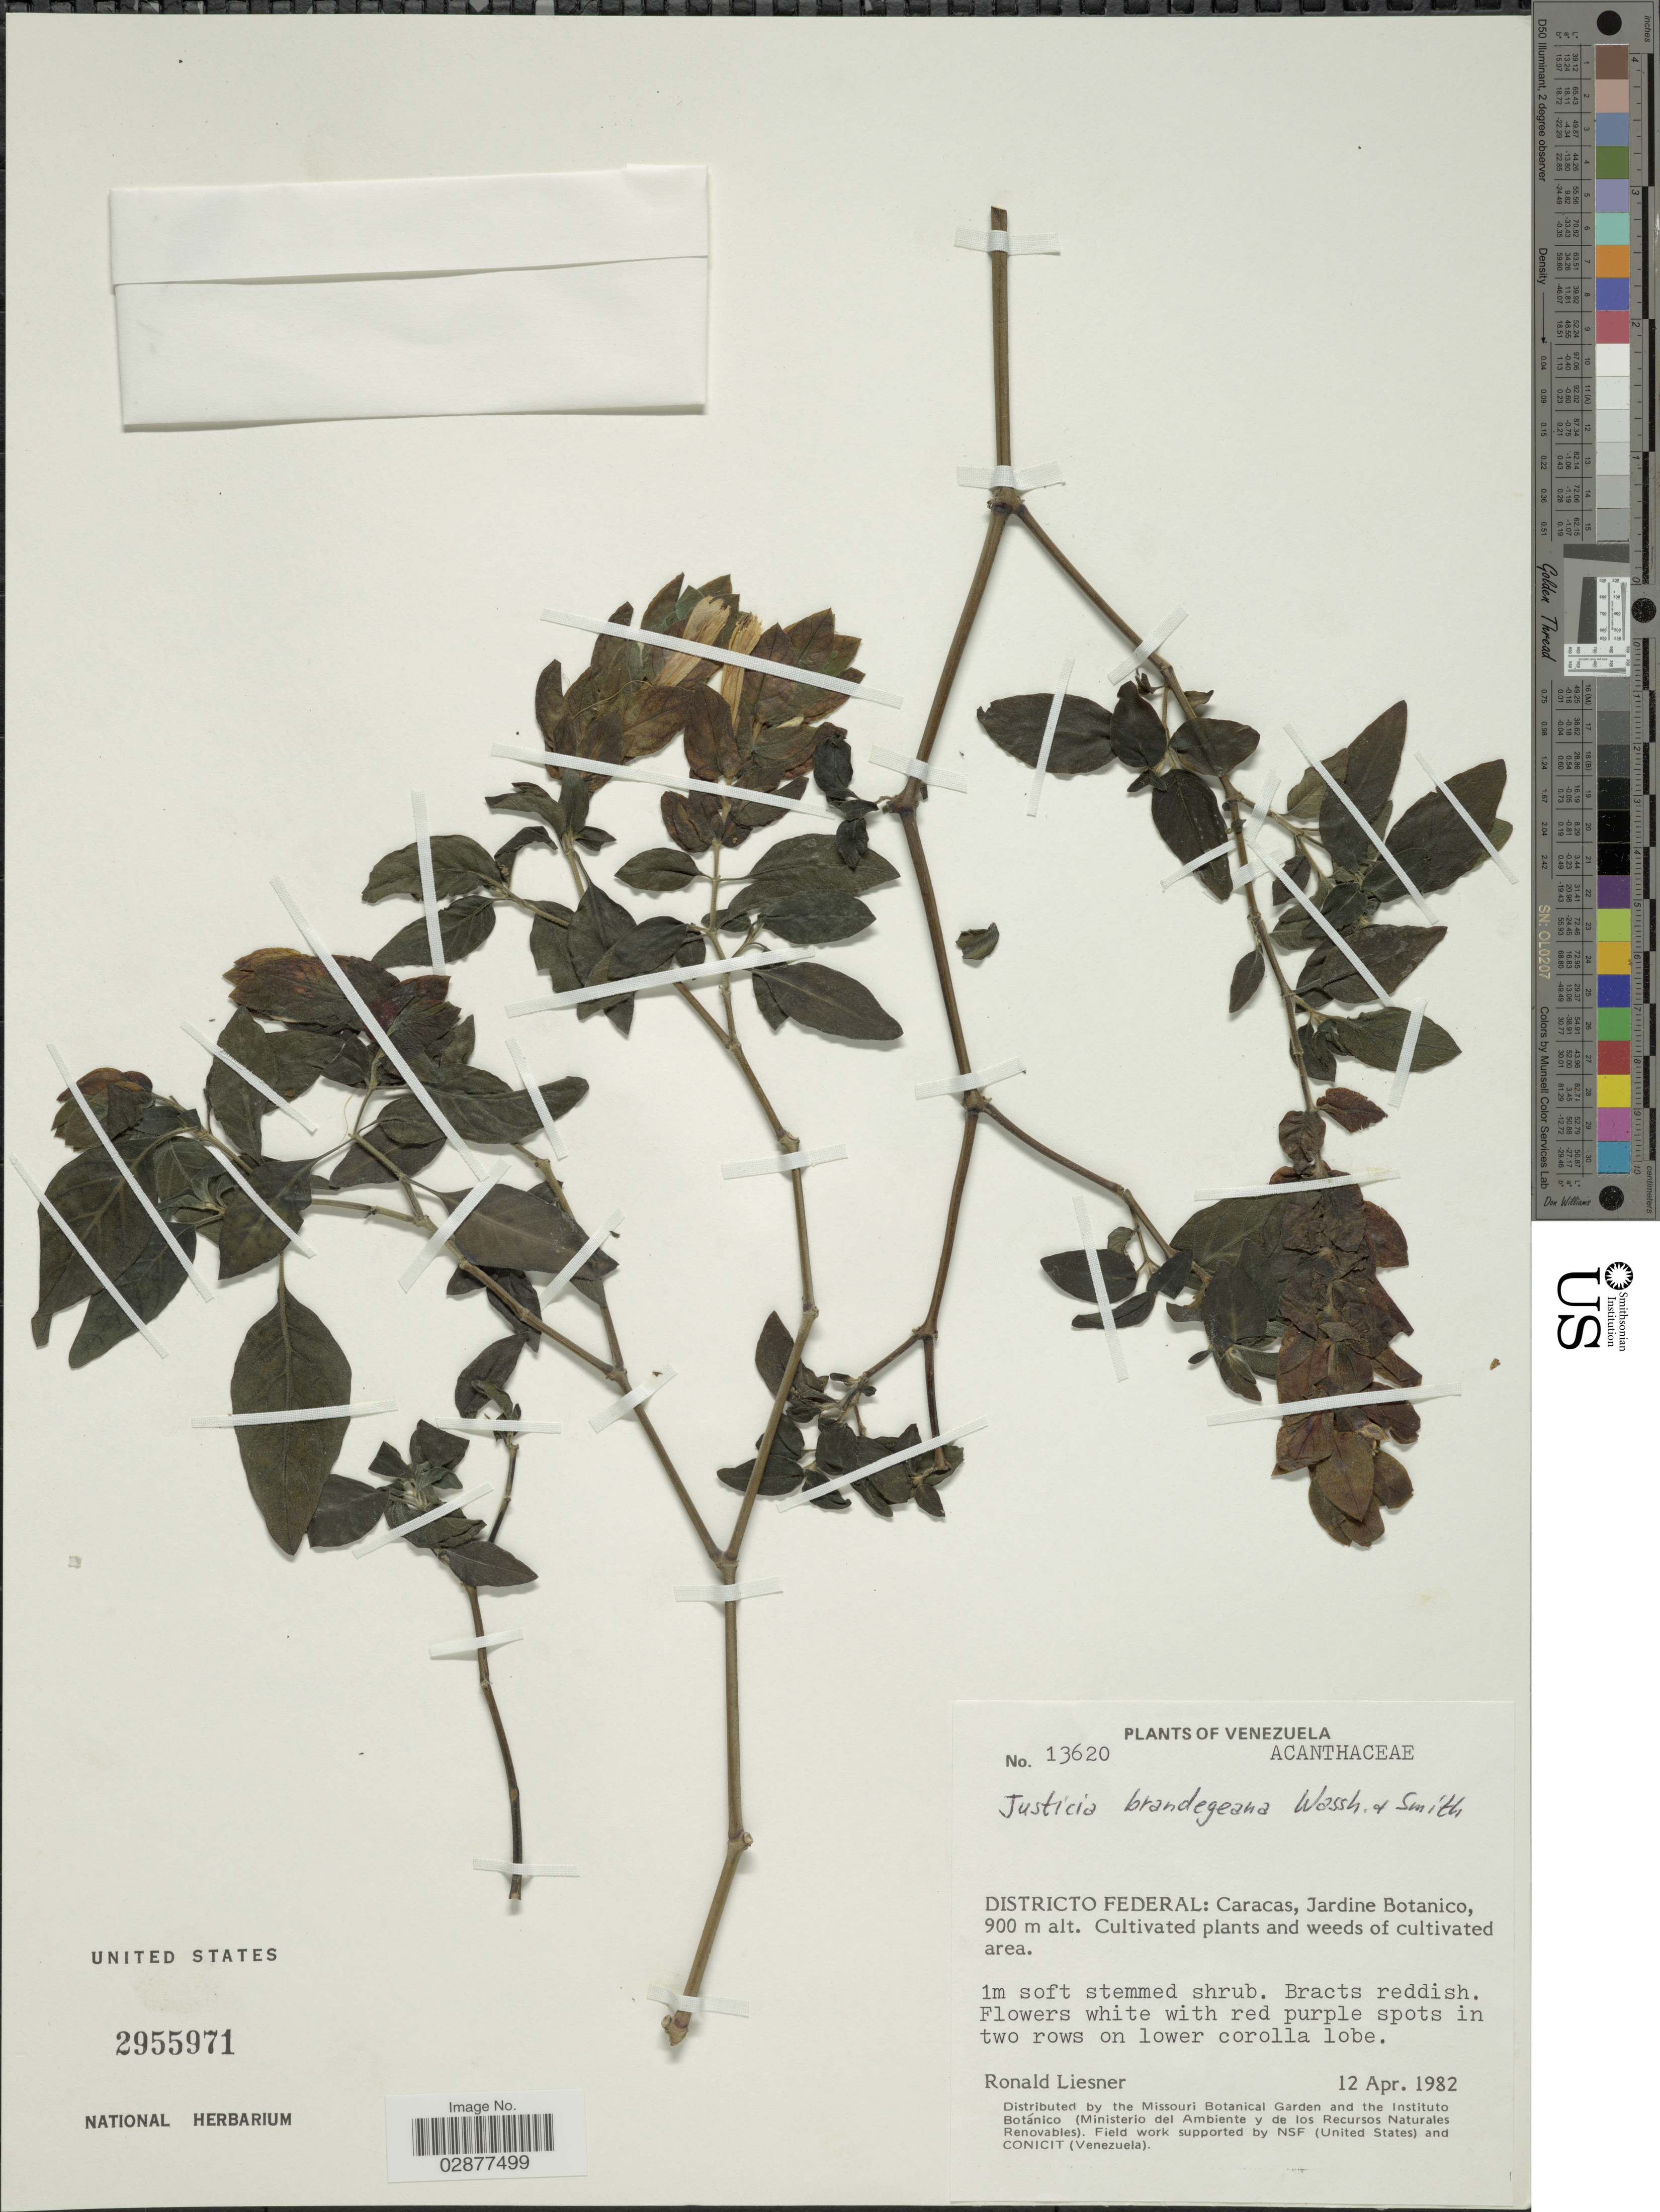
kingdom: Plantae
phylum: Tracheophyta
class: Magnoliopsida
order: Lamiales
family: Acanthaceae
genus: Justicia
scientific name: Justicia brandegeana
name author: Wassh. & L.B. Sm.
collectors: R. L. Liesner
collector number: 13620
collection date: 1982-04-12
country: Venezuela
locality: Districto Federal: Caracas, Jardine Botanico.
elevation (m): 900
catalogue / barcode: US 2955971